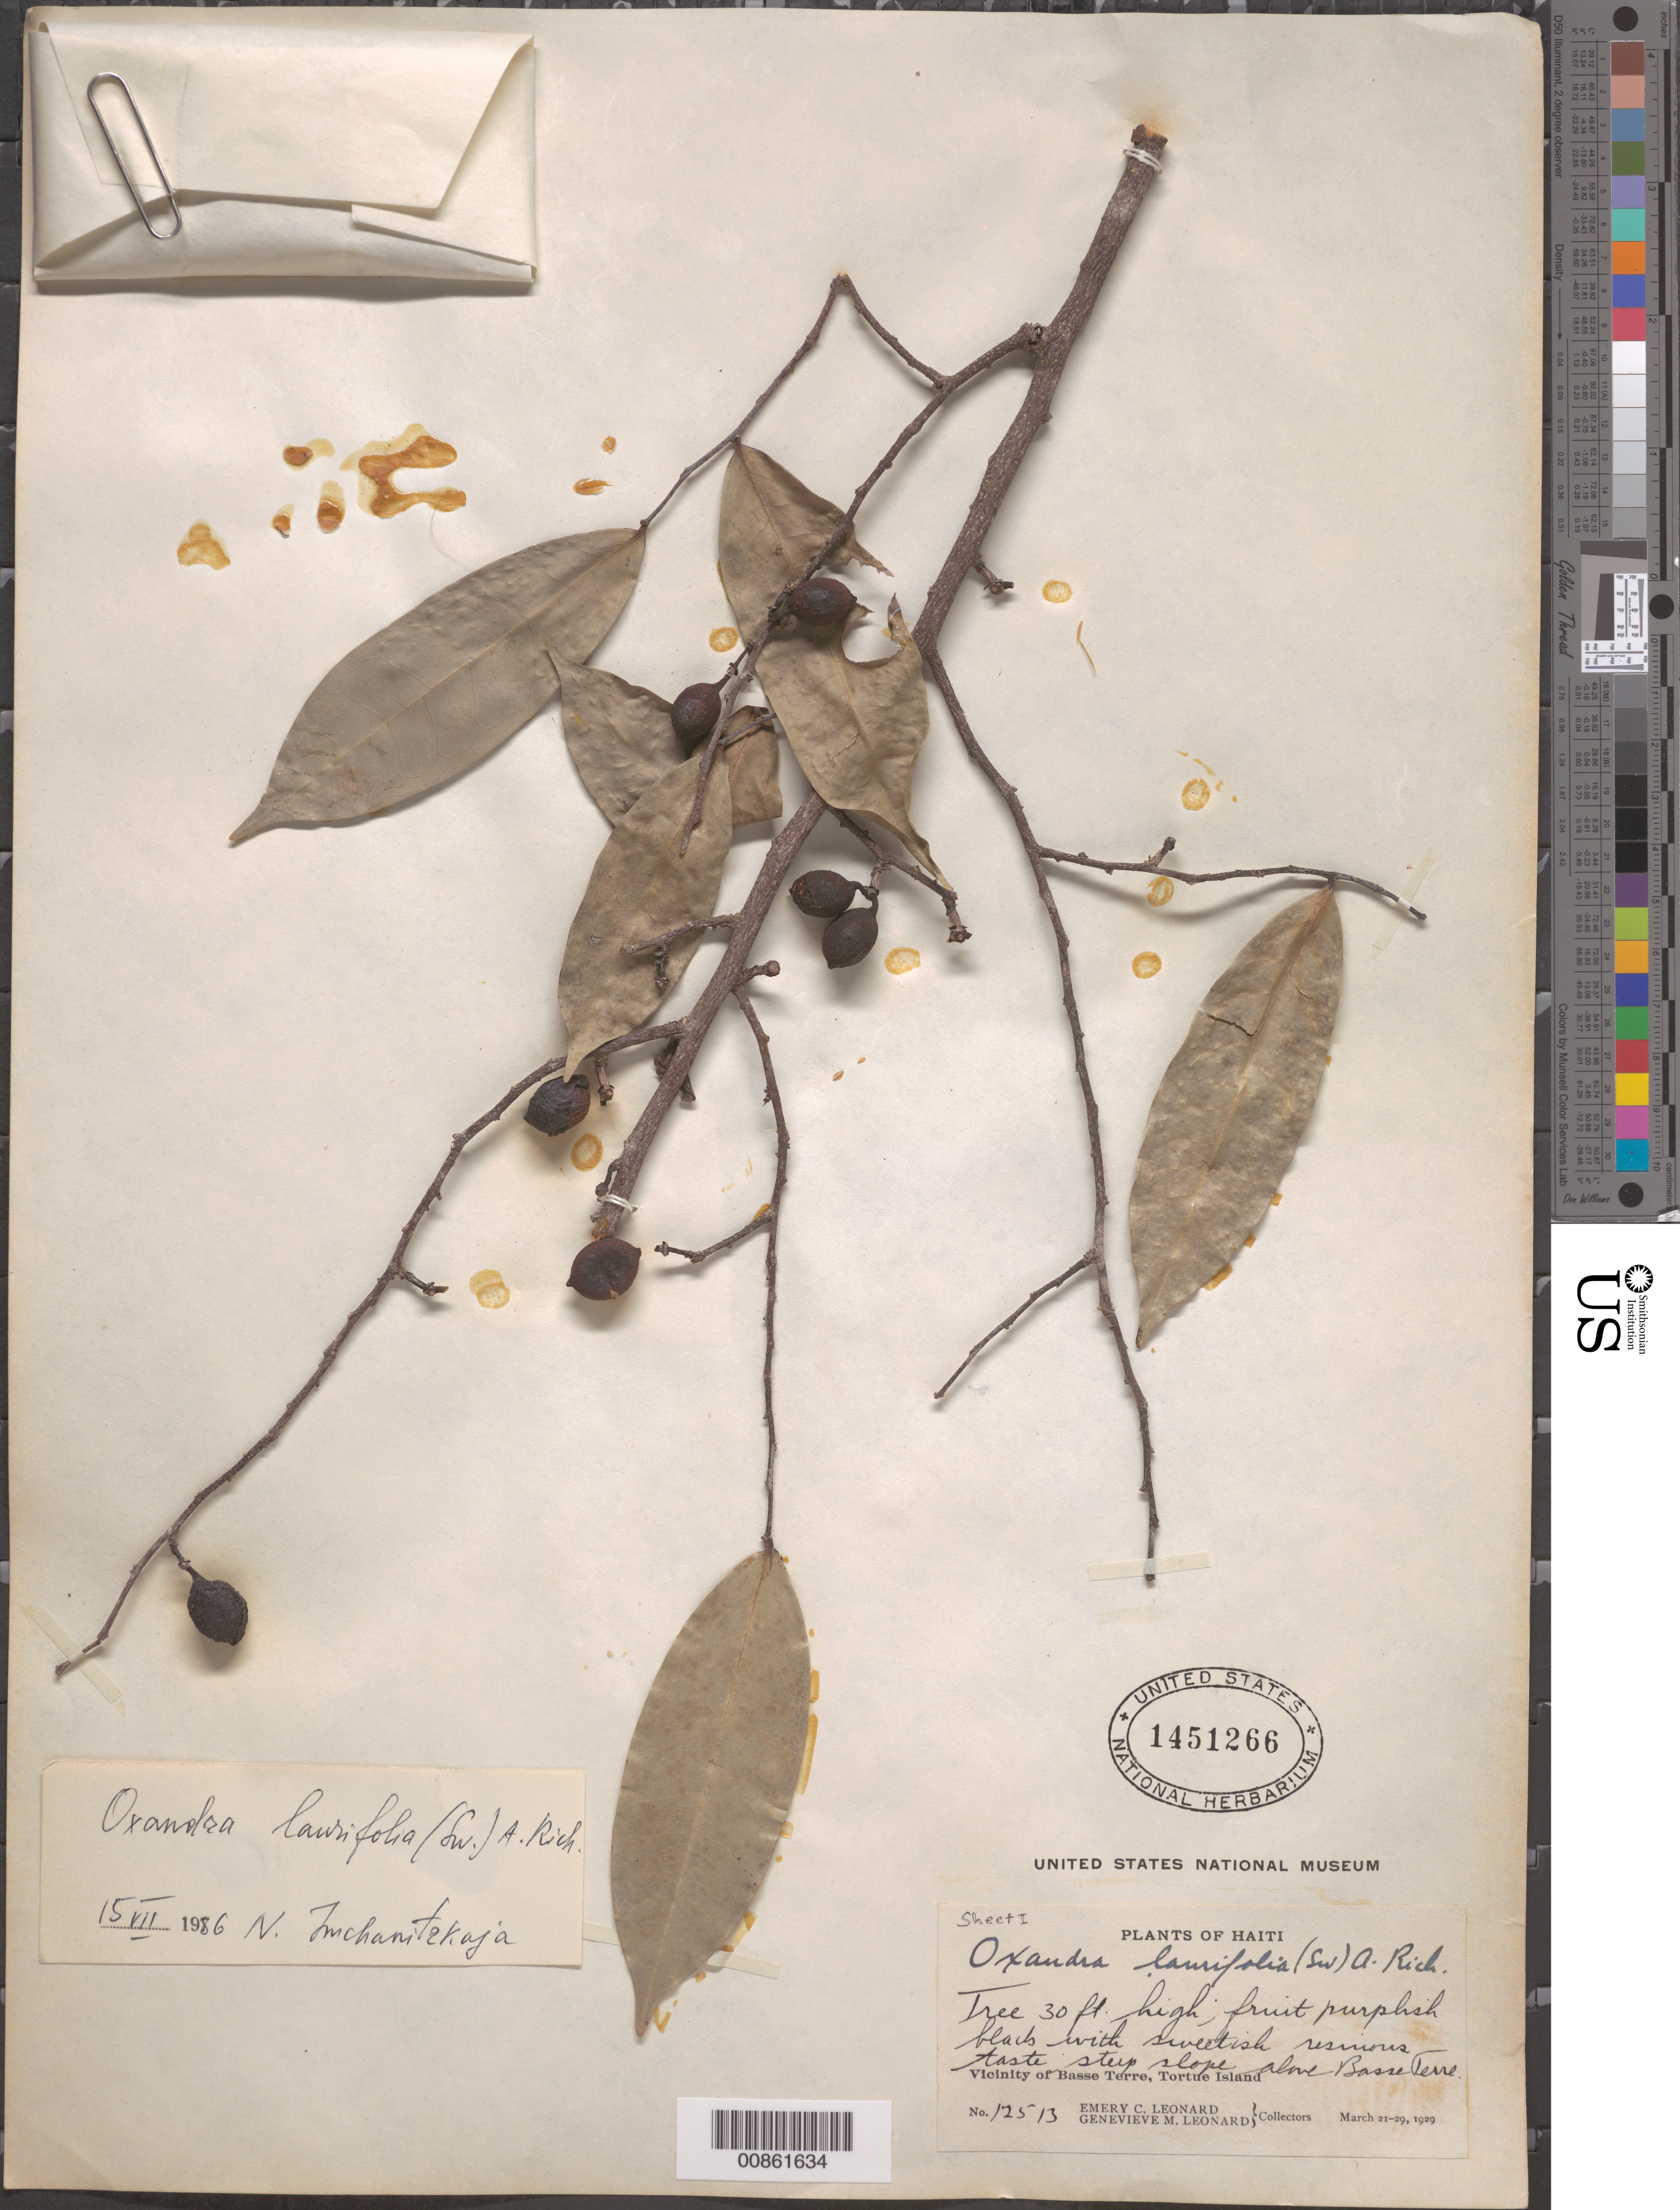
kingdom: Plantae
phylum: Tracheophyta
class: Magnoliopsida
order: Magnoliales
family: Annonaceae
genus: Oxandra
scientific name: Oxandra laurifolia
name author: (Sw.) A. Rich.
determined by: Imchanitzkaja, N.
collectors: E. C. Leonard & G. M. Leonard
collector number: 12513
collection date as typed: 21 Mar 1929 to 29 Mar 1929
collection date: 1929-03-21/1929-03-29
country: Haiti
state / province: Nord-Óuest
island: Île de la Tortue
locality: Steep slope above Basse Terre, Tortue Island.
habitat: Steep slope.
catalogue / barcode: US 1451266